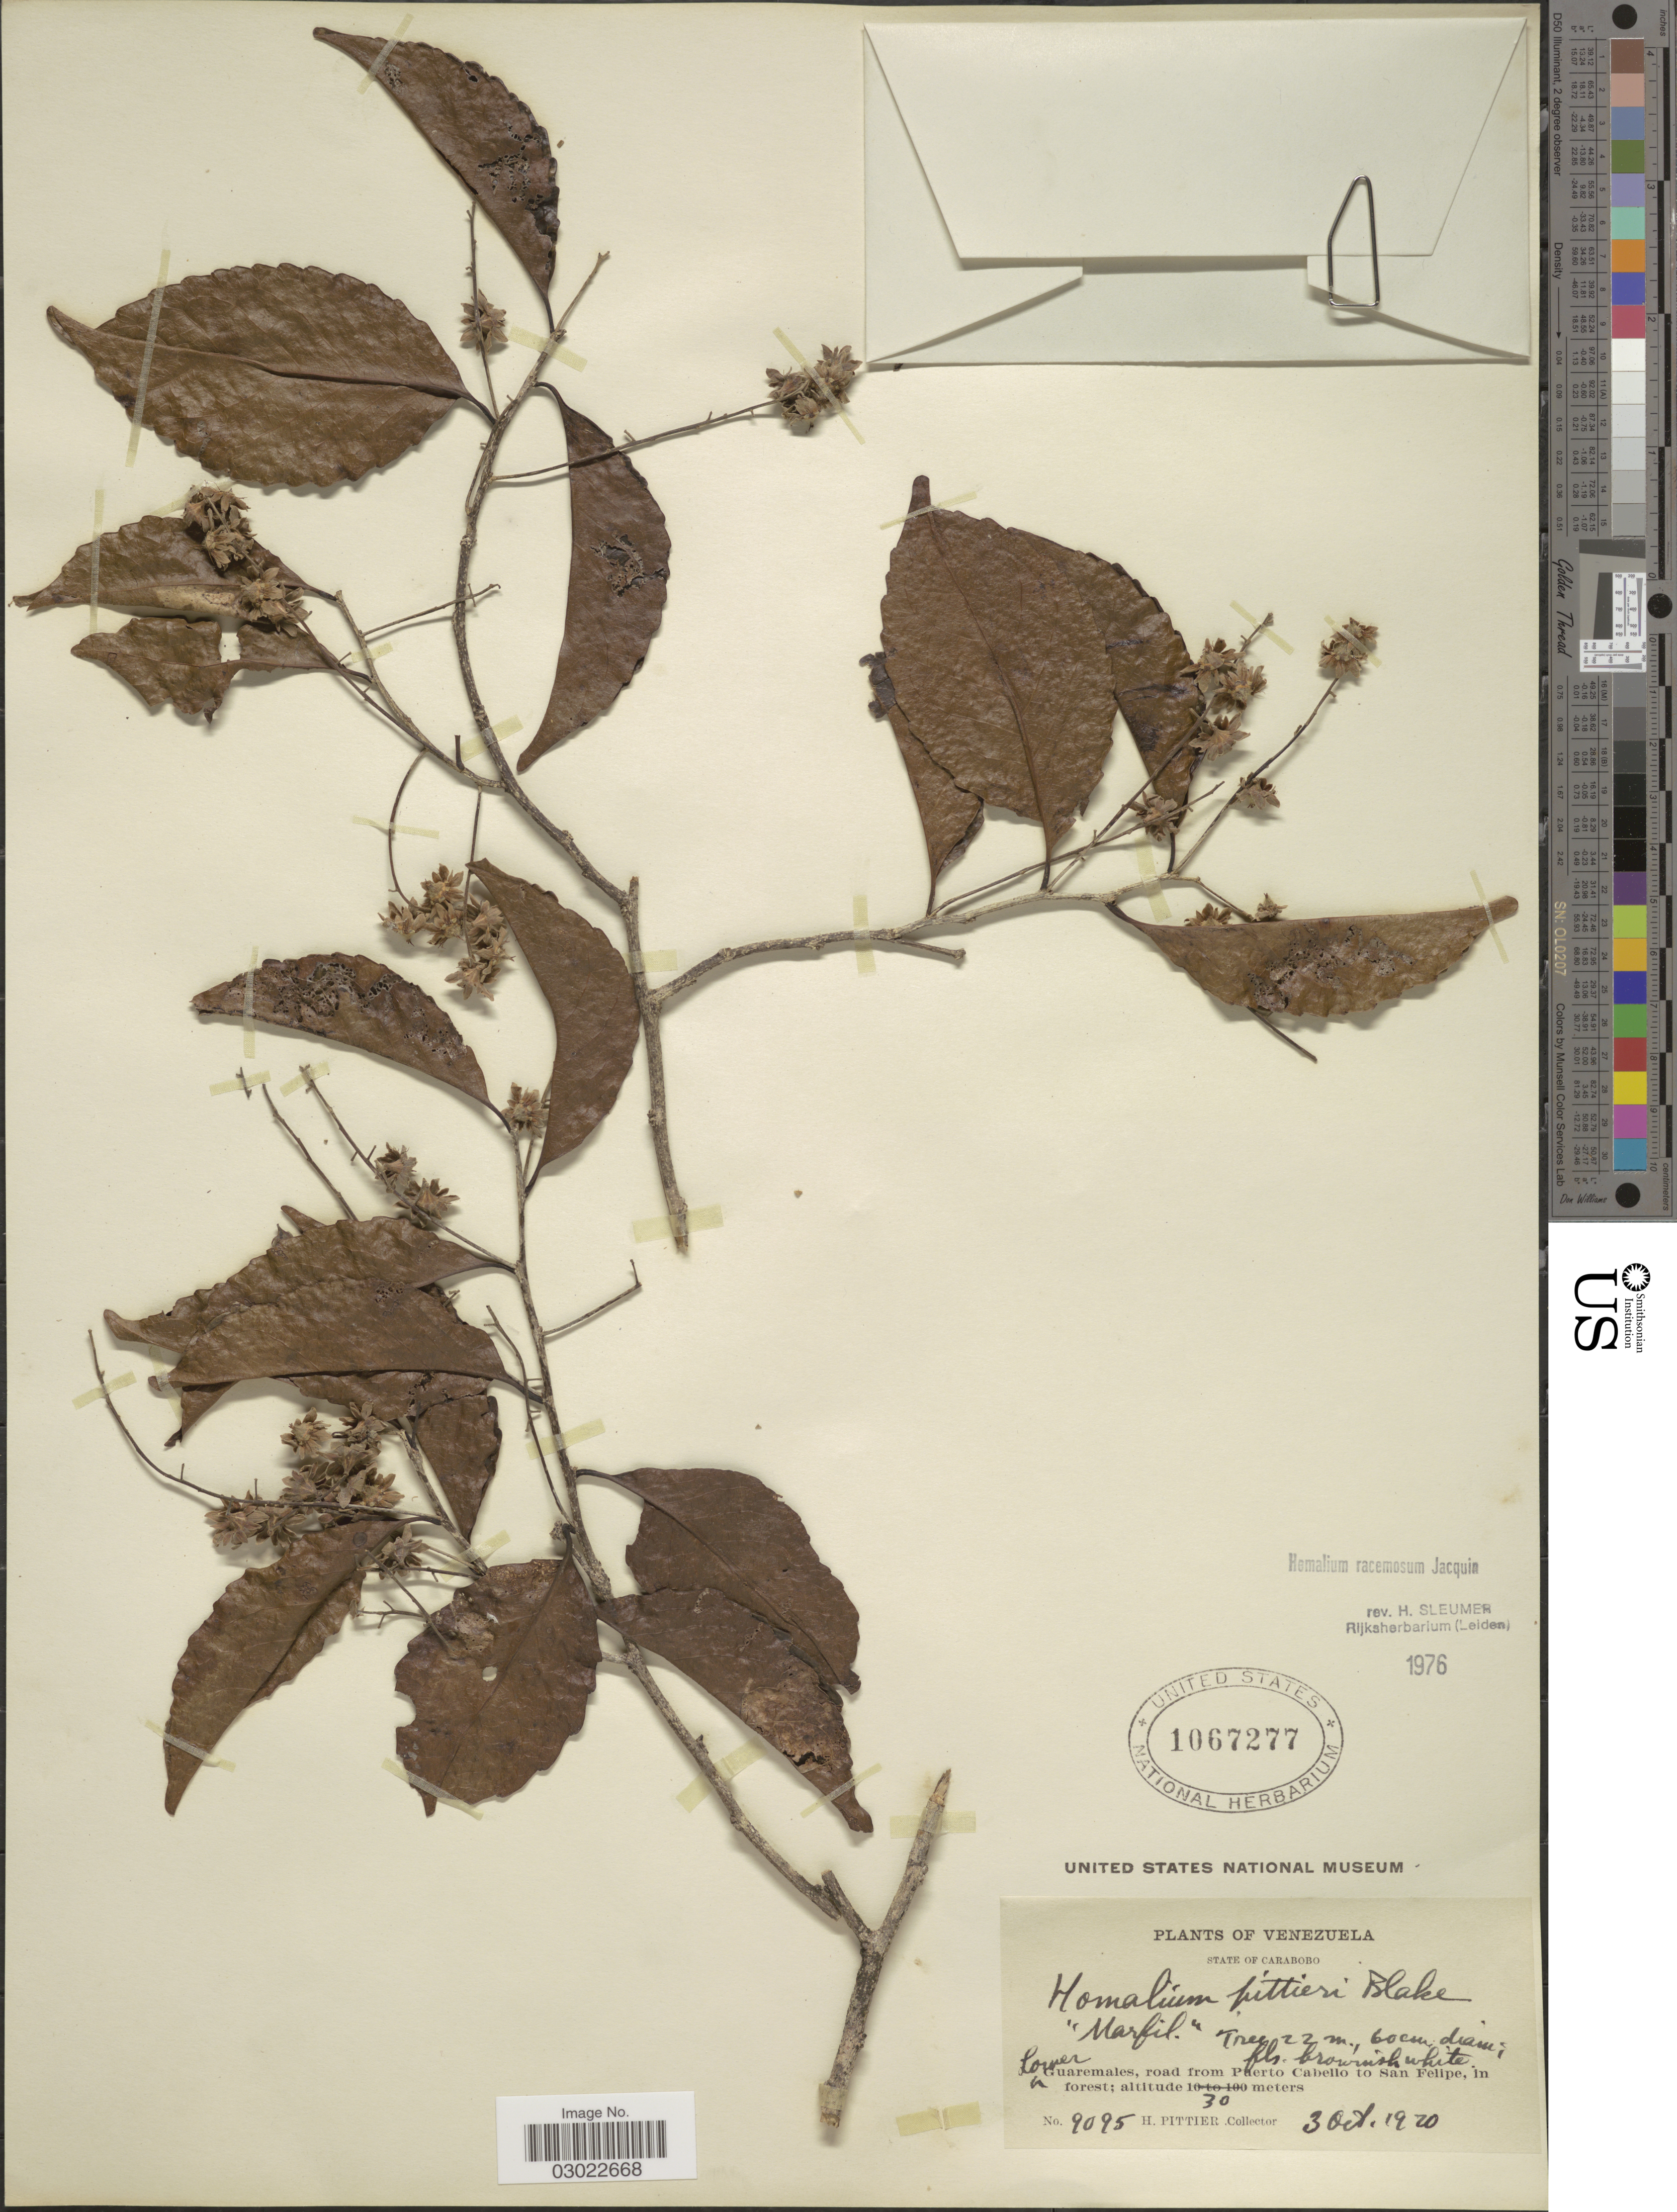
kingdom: Plantae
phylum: Tracheophyta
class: Magnoliopsida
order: Malpighiales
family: Salicaceae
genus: Homalium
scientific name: Homalium racemosum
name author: Jacq.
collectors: H. F. Pittier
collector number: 9095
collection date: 1920-10-03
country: Venezuela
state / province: Carabobo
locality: Lower Guaremales, road from Puerto Cabello to San Felipe, in forest.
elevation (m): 30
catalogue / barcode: US 1067277